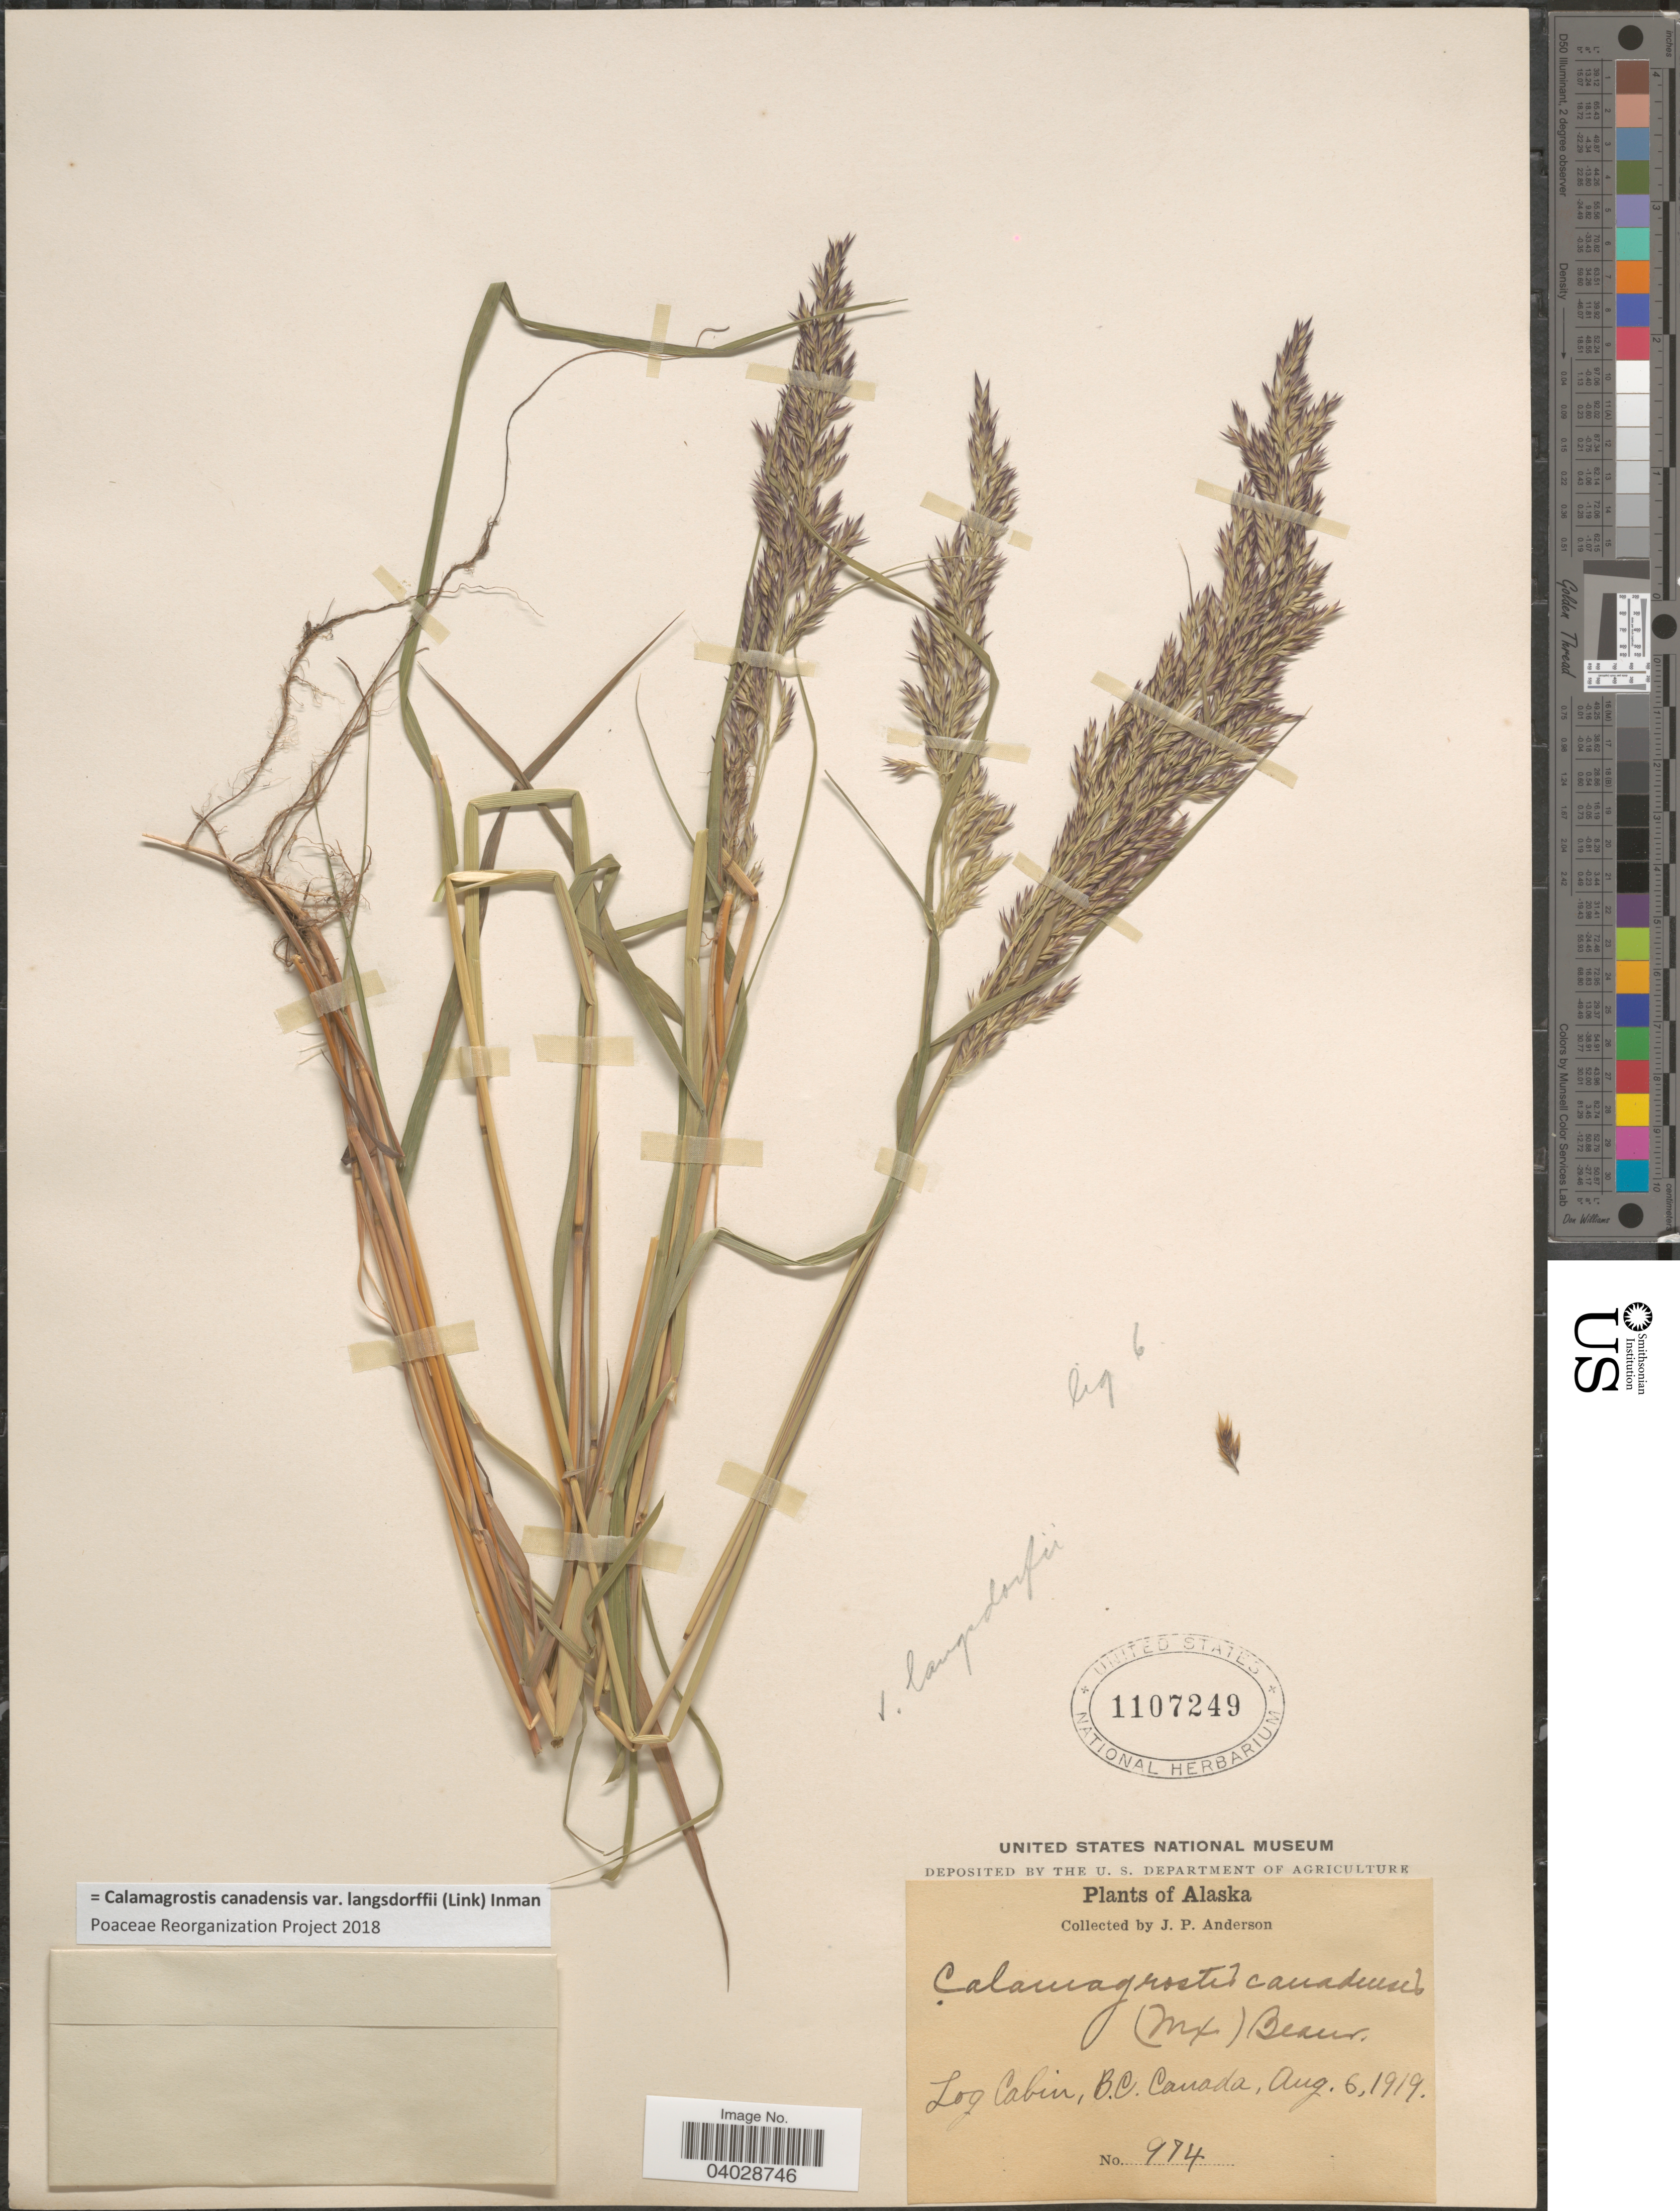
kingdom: Plantae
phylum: Tracheophyta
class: Liliopsida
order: Poales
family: Poaceae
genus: Calamagrostis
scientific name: Calamagrostis canadensis var. langsdorffii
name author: (Link) Inman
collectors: J. P. Anderson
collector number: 974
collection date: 1919-08-06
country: Canada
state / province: British Columbia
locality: Log Cabin.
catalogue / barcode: US 1107249